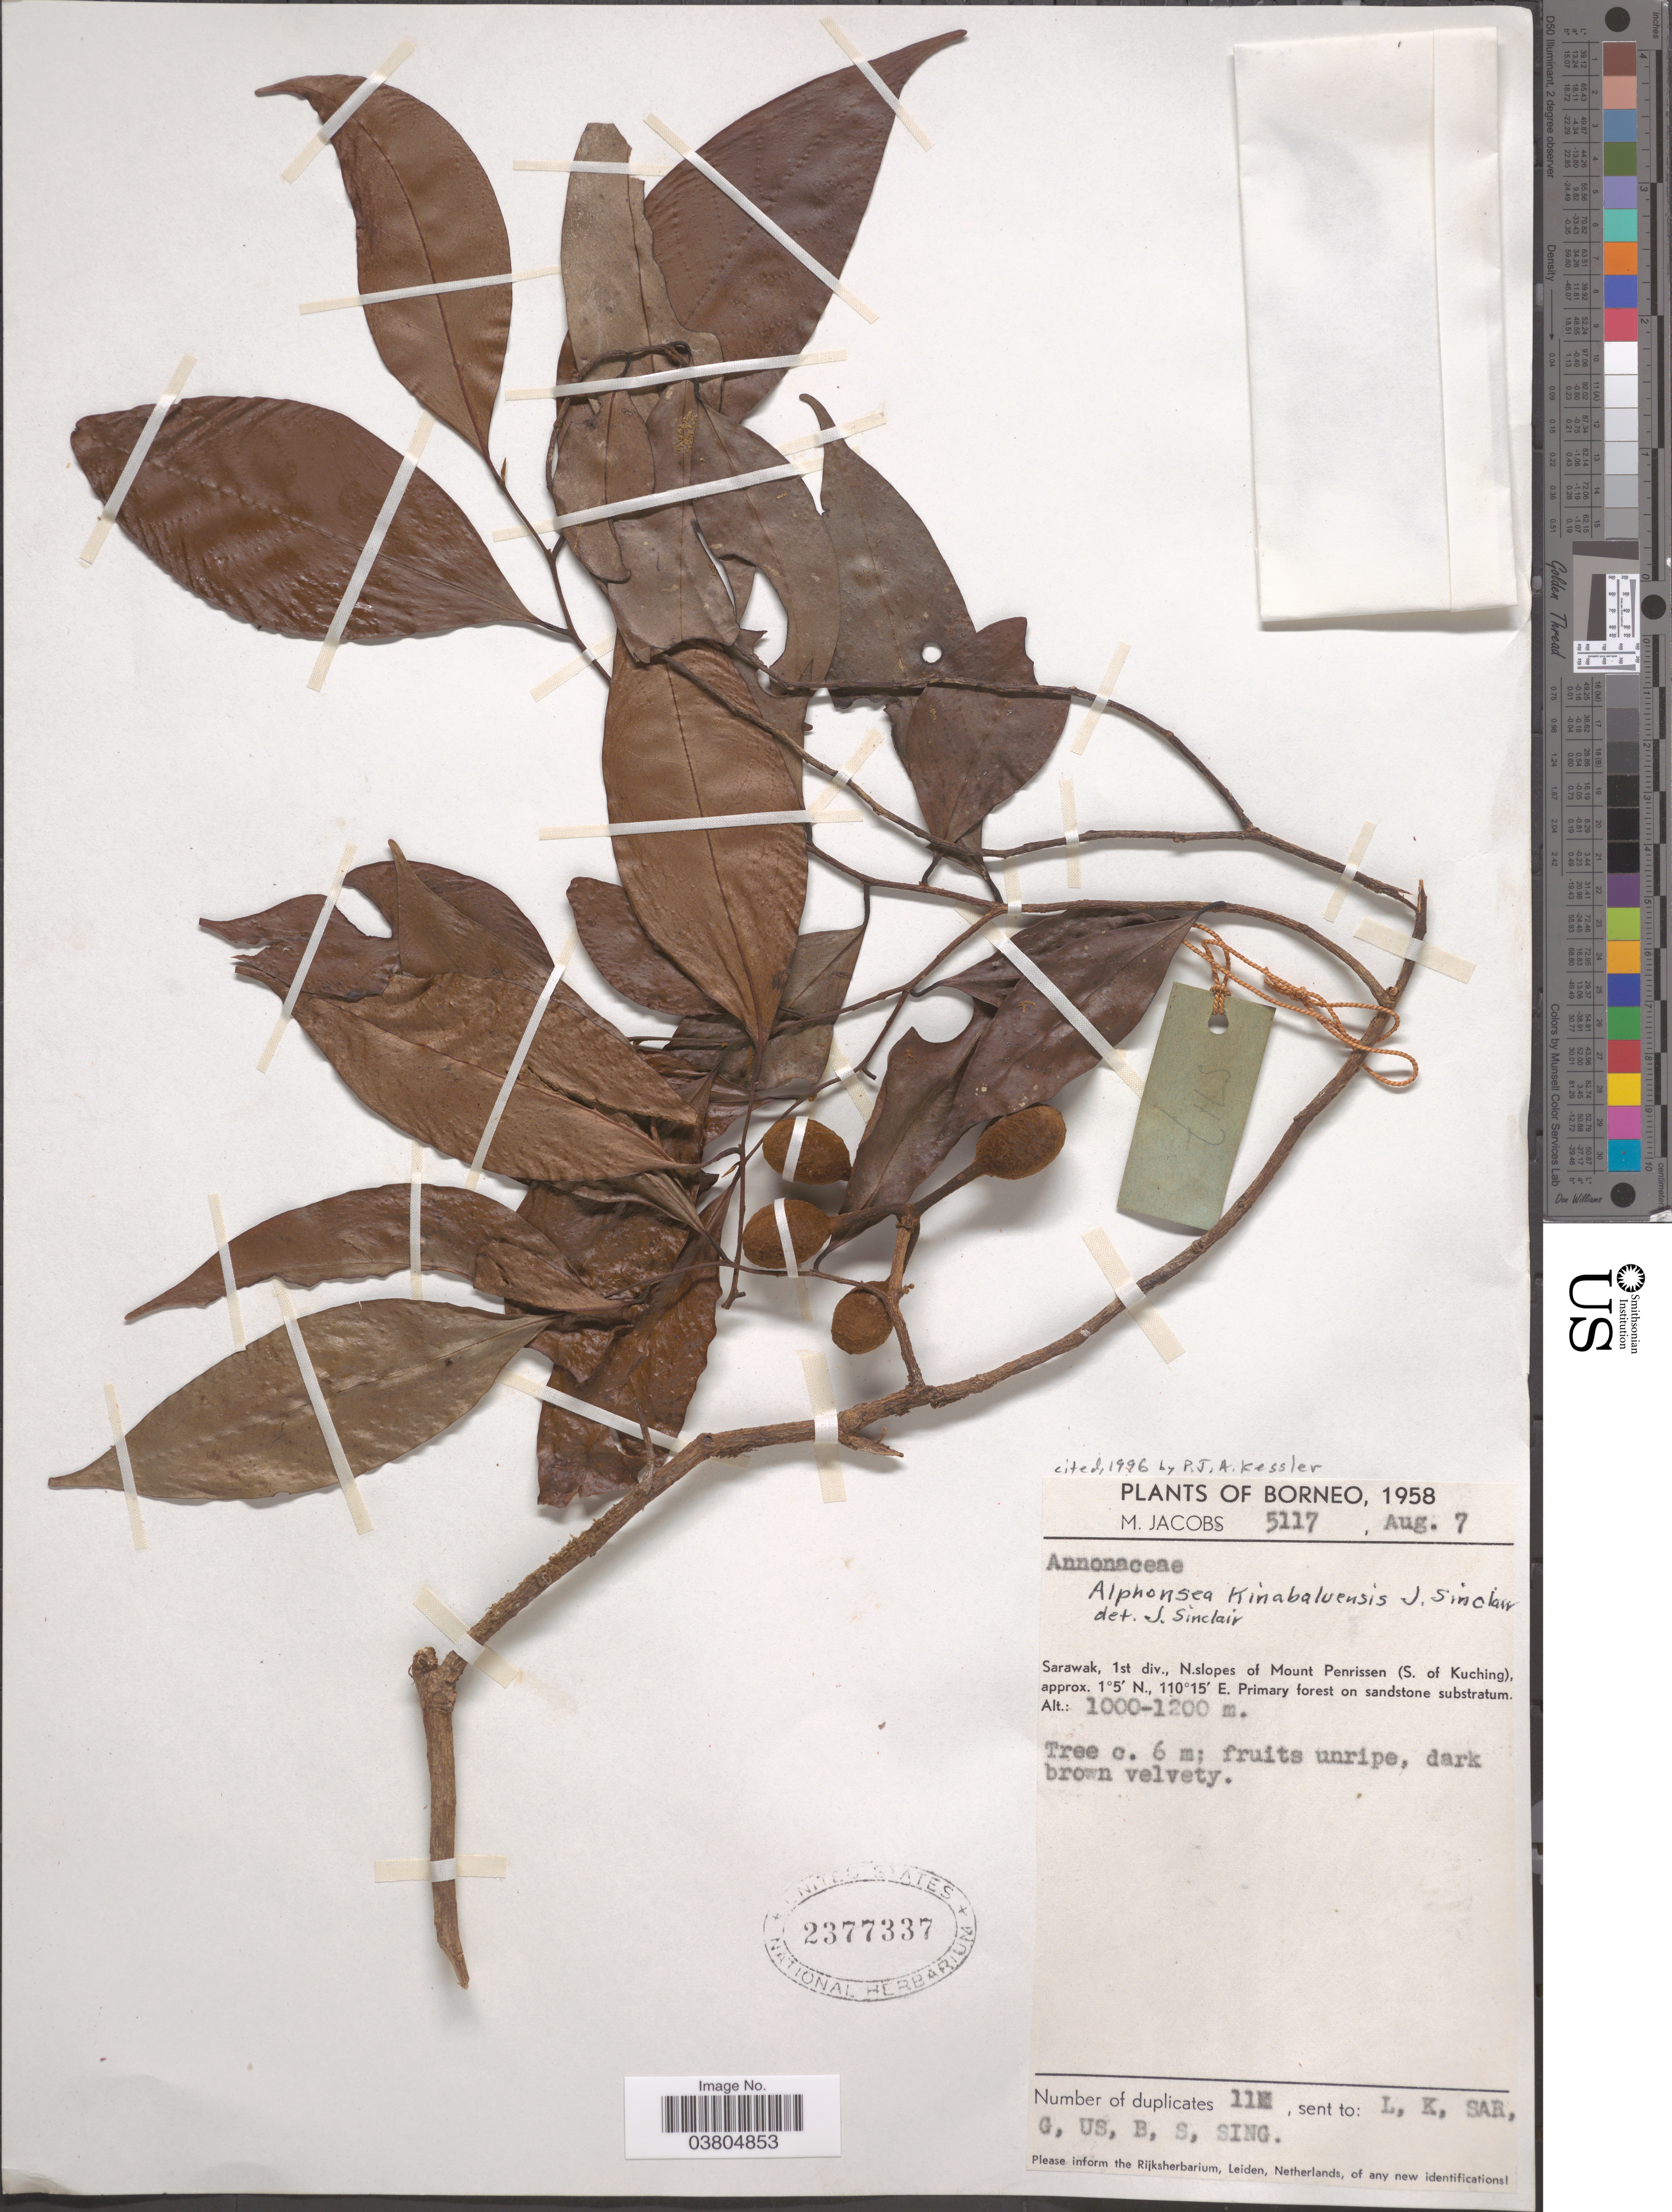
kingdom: Plantae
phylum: Tracheophyta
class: Magnoliopsida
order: Magnoliales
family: Annonaceae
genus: Alphonsea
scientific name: Alphonsea kinabaluensis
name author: J. Sinclair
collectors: M. Jacobs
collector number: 5117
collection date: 1958-08-07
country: Malaysia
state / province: Sarawak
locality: Borneo. 1st div., N.slopes of Mount Penrissen (S. of Kuching).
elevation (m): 1000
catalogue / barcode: US 2377337